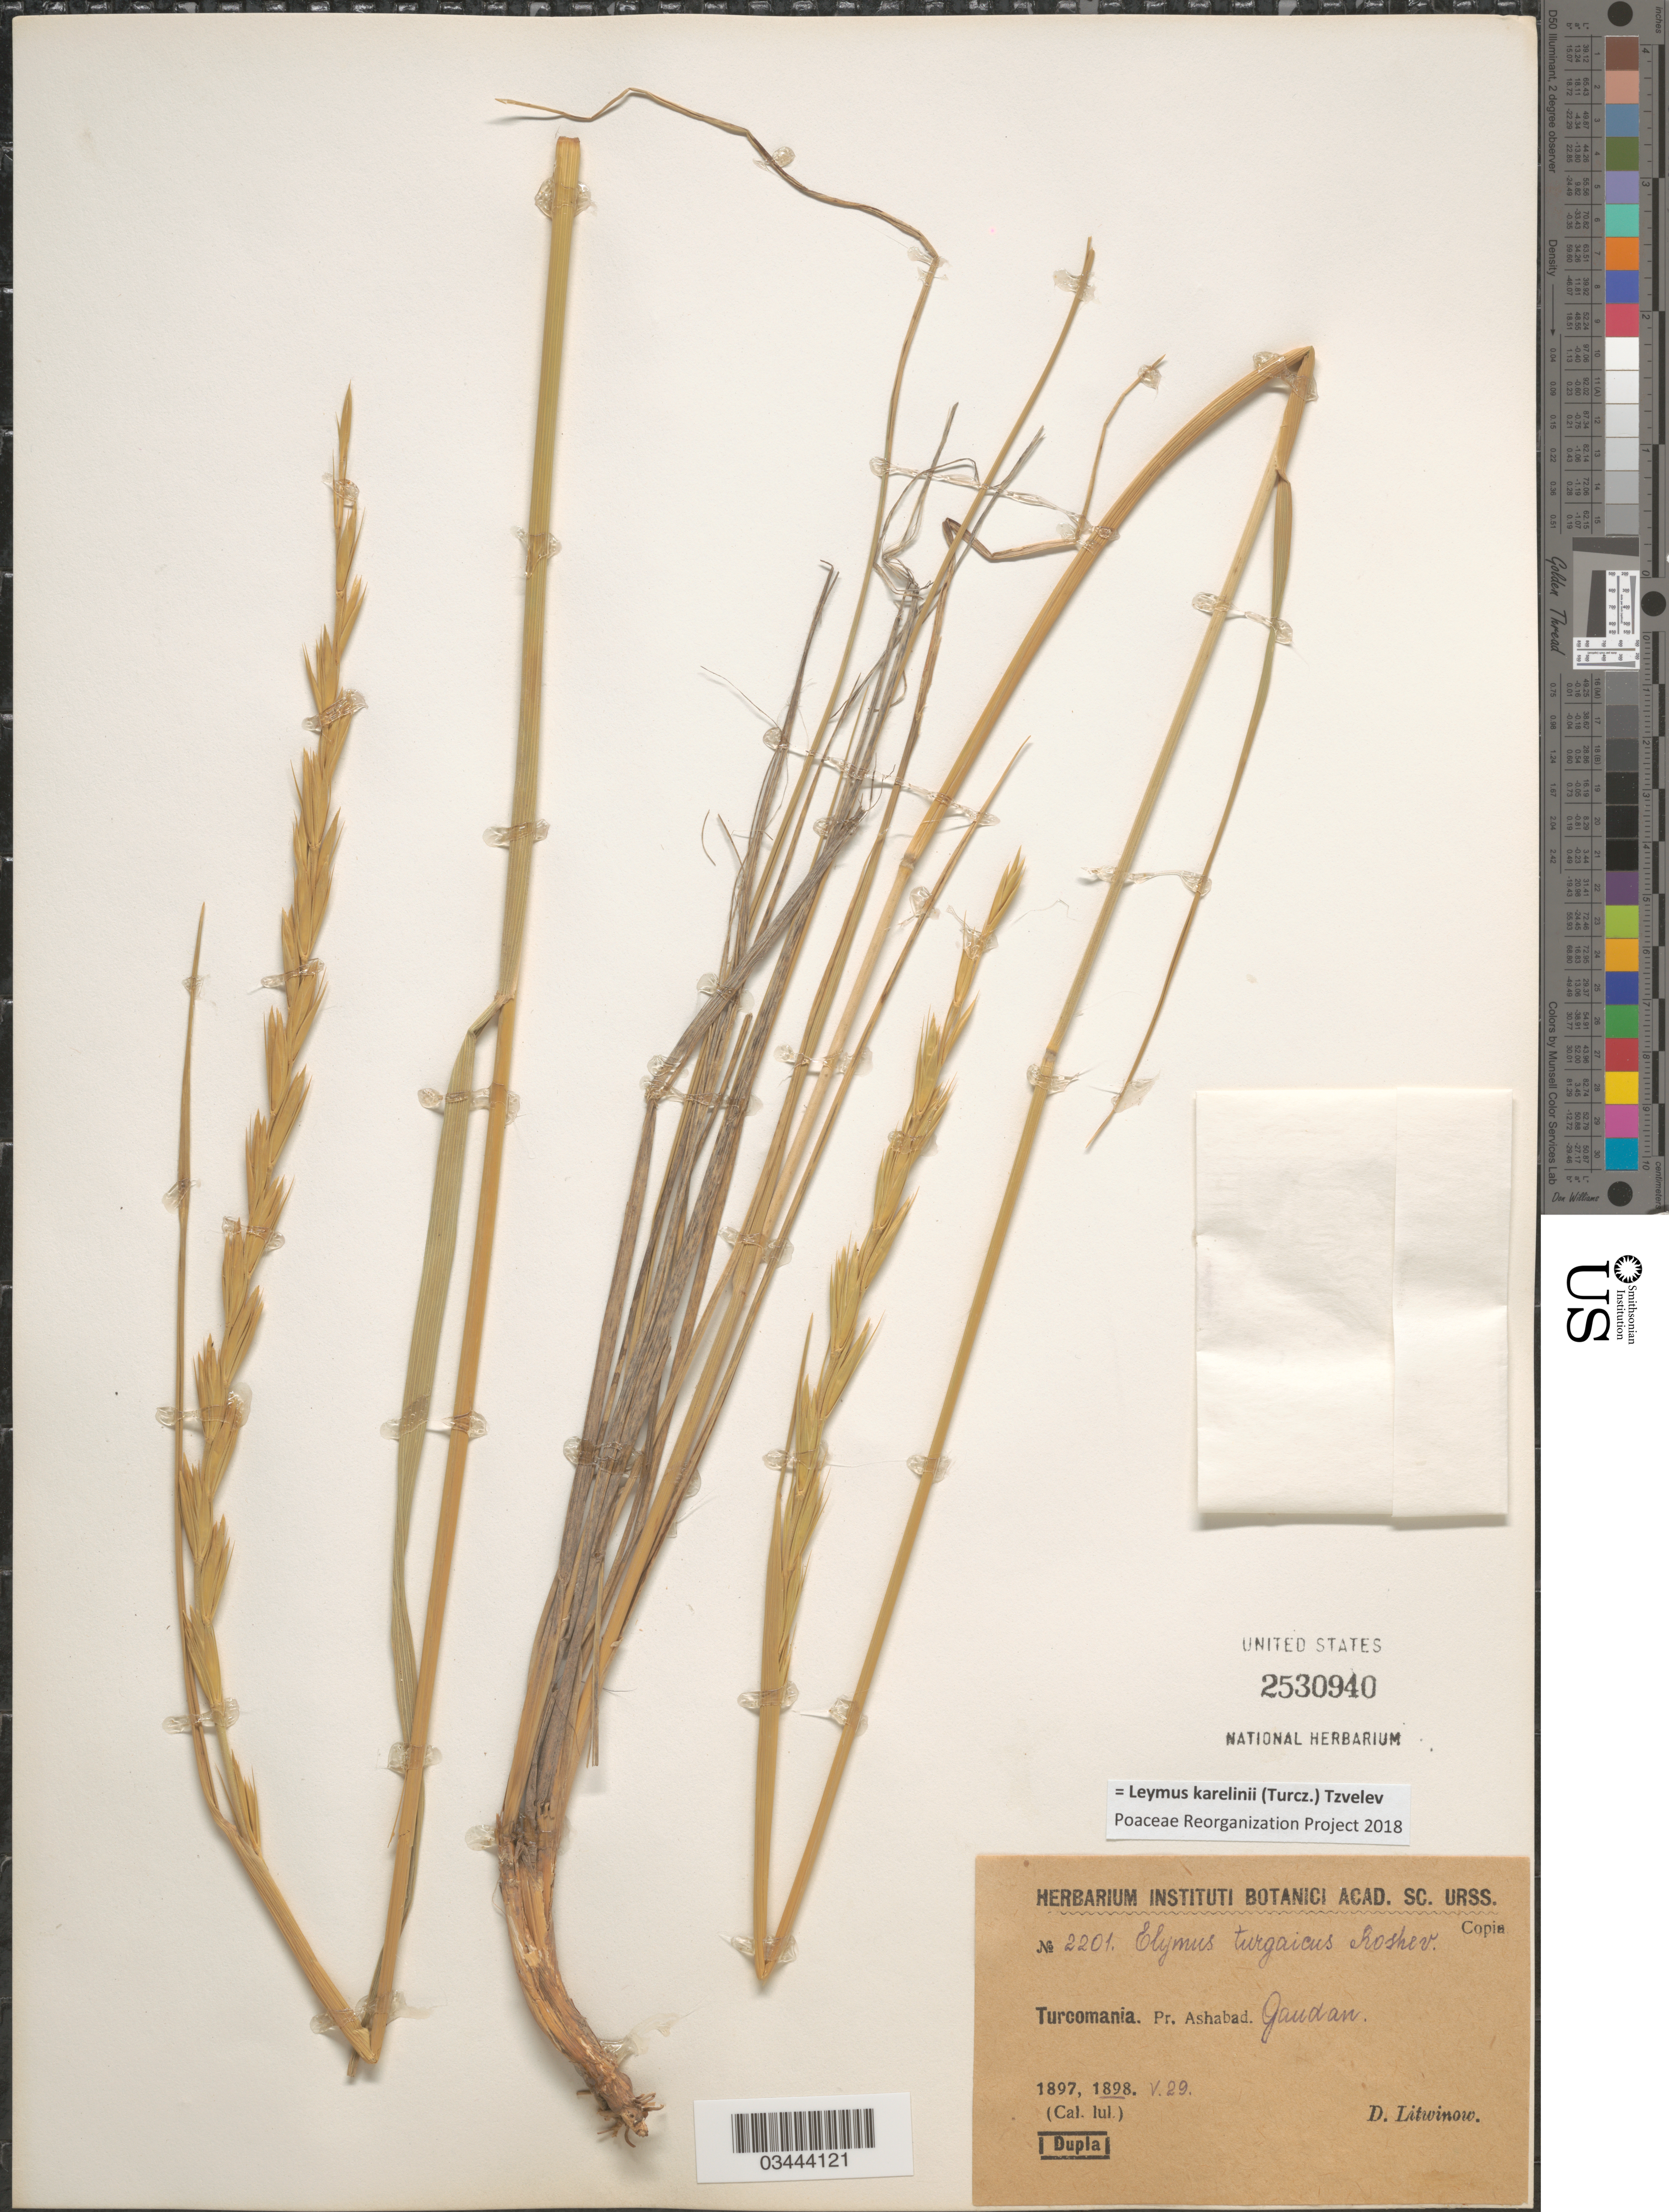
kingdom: Plantae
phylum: Tracheophyta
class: Liliopsida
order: Poales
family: Poaceae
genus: Leymus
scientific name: Leymus karelinii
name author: (Turcz.) Tzvelev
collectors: D. Litwinow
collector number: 2201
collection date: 1898-05-29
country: Turkmenistan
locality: Turcomania. Pr. Ashabad. Gaudan.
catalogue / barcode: US 2530940